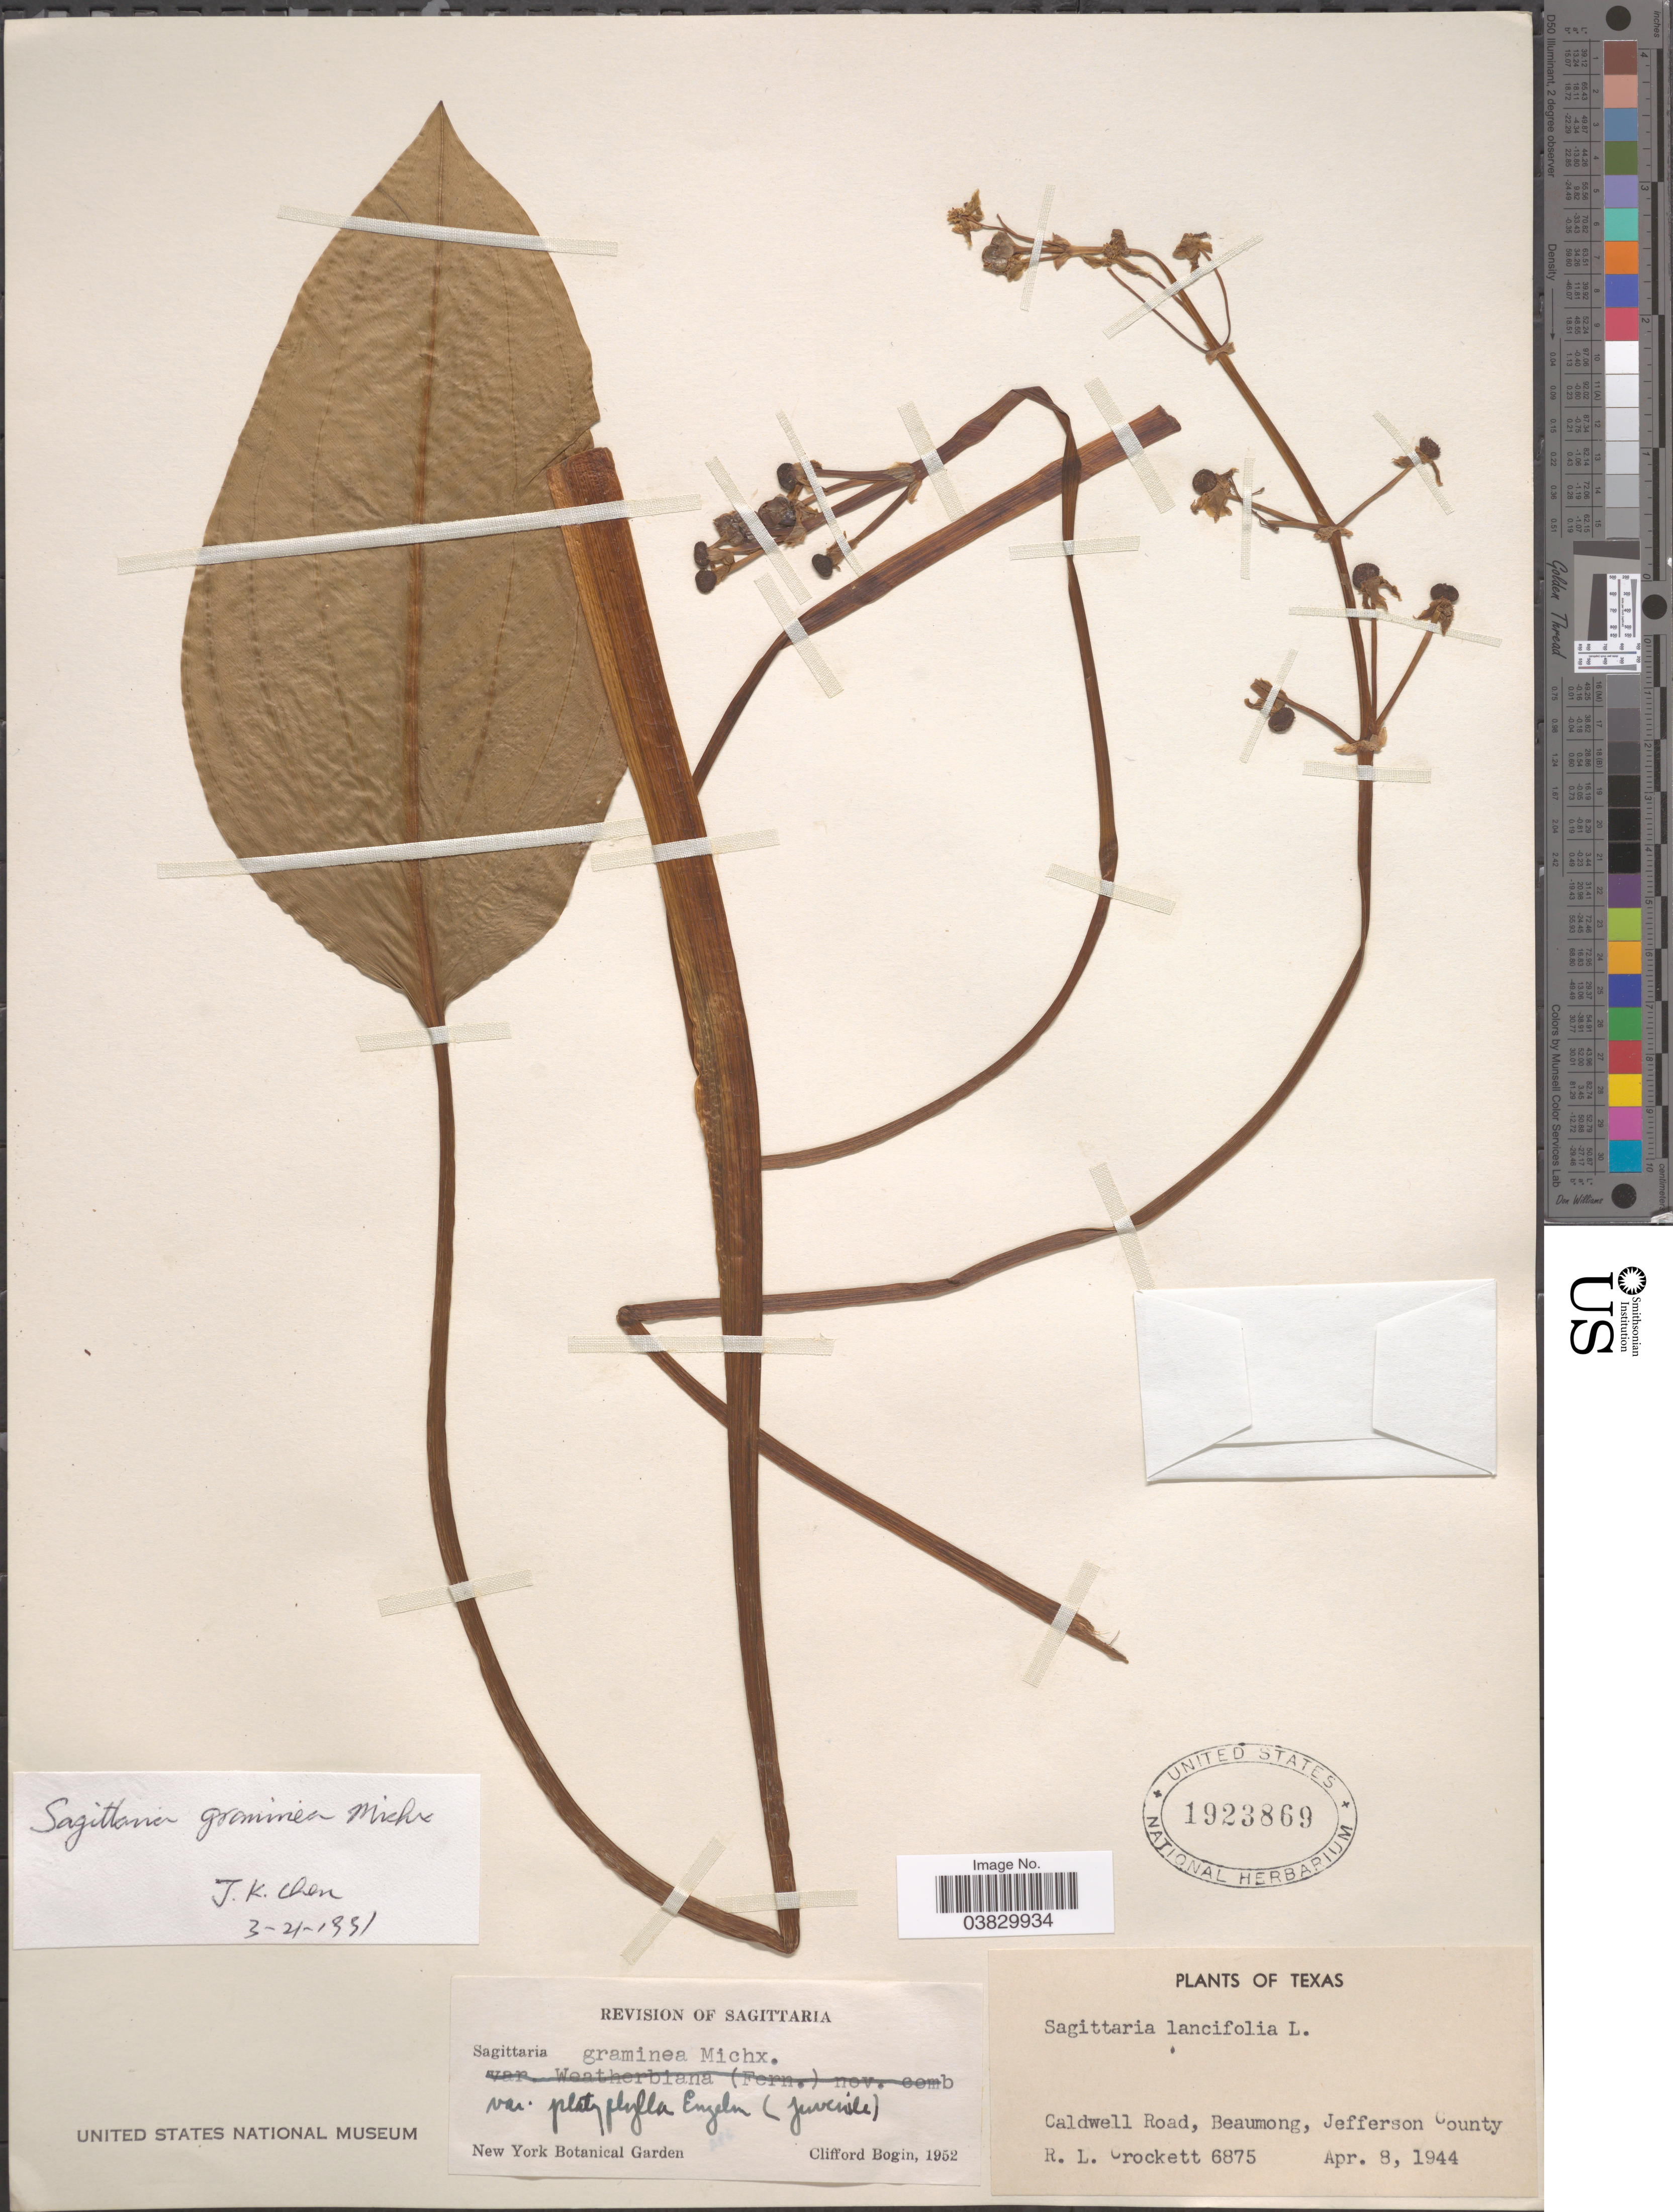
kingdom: Plantae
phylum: Tracheophyta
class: Liliopsida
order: Alismatales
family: Alismataceae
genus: Sagittaria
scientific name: Sagittaria graminea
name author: Michx.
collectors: R. Crockett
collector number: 6875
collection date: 1944-04-08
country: United States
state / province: Texas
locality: Caldwell Road, Beaumong, Jefferson County.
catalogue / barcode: US 1923869